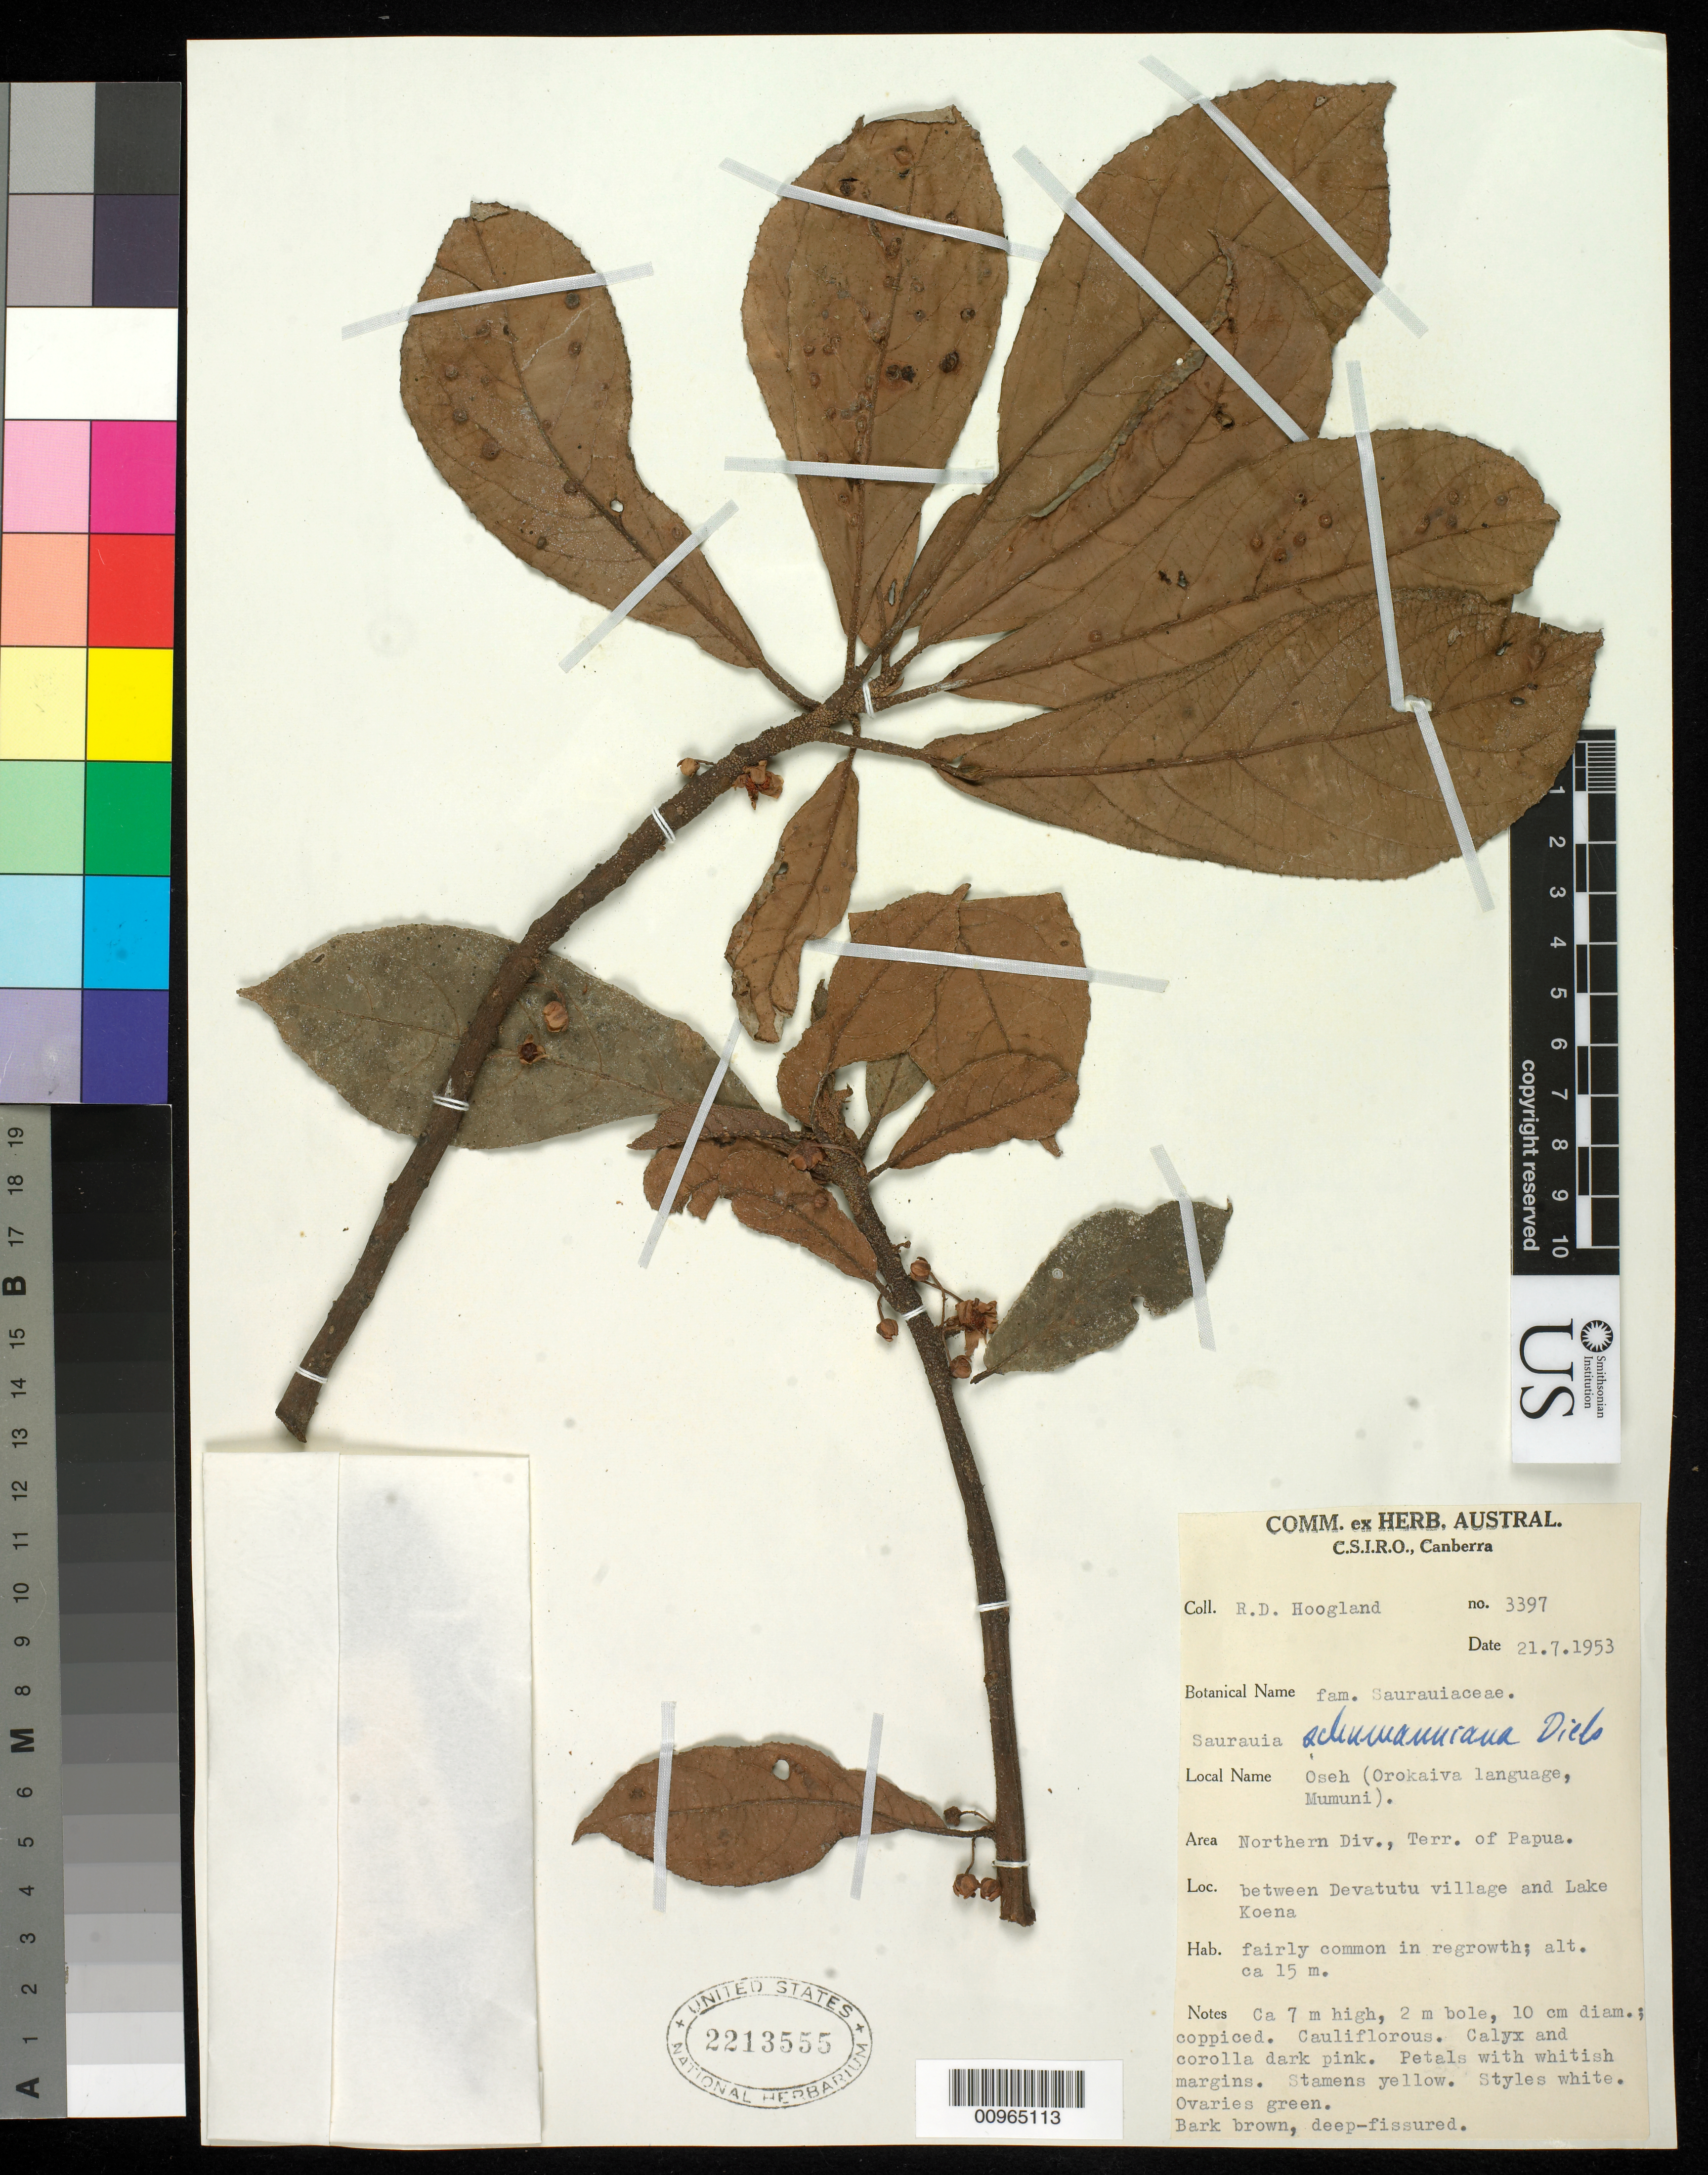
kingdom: Plantae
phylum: Tracheophyta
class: Magnoliopsida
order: Ericales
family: Actinidiaceae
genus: Saurauia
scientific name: Saurauia schermanniana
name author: Diels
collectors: R. D. Hoogland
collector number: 3397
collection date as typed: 21 Jul 1953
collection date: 1953-07-21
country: Papua New Guinea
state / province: Northern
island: New Guinea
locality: Between Devatutu village and Lake Koena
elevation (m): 15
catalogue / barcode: US 2213555